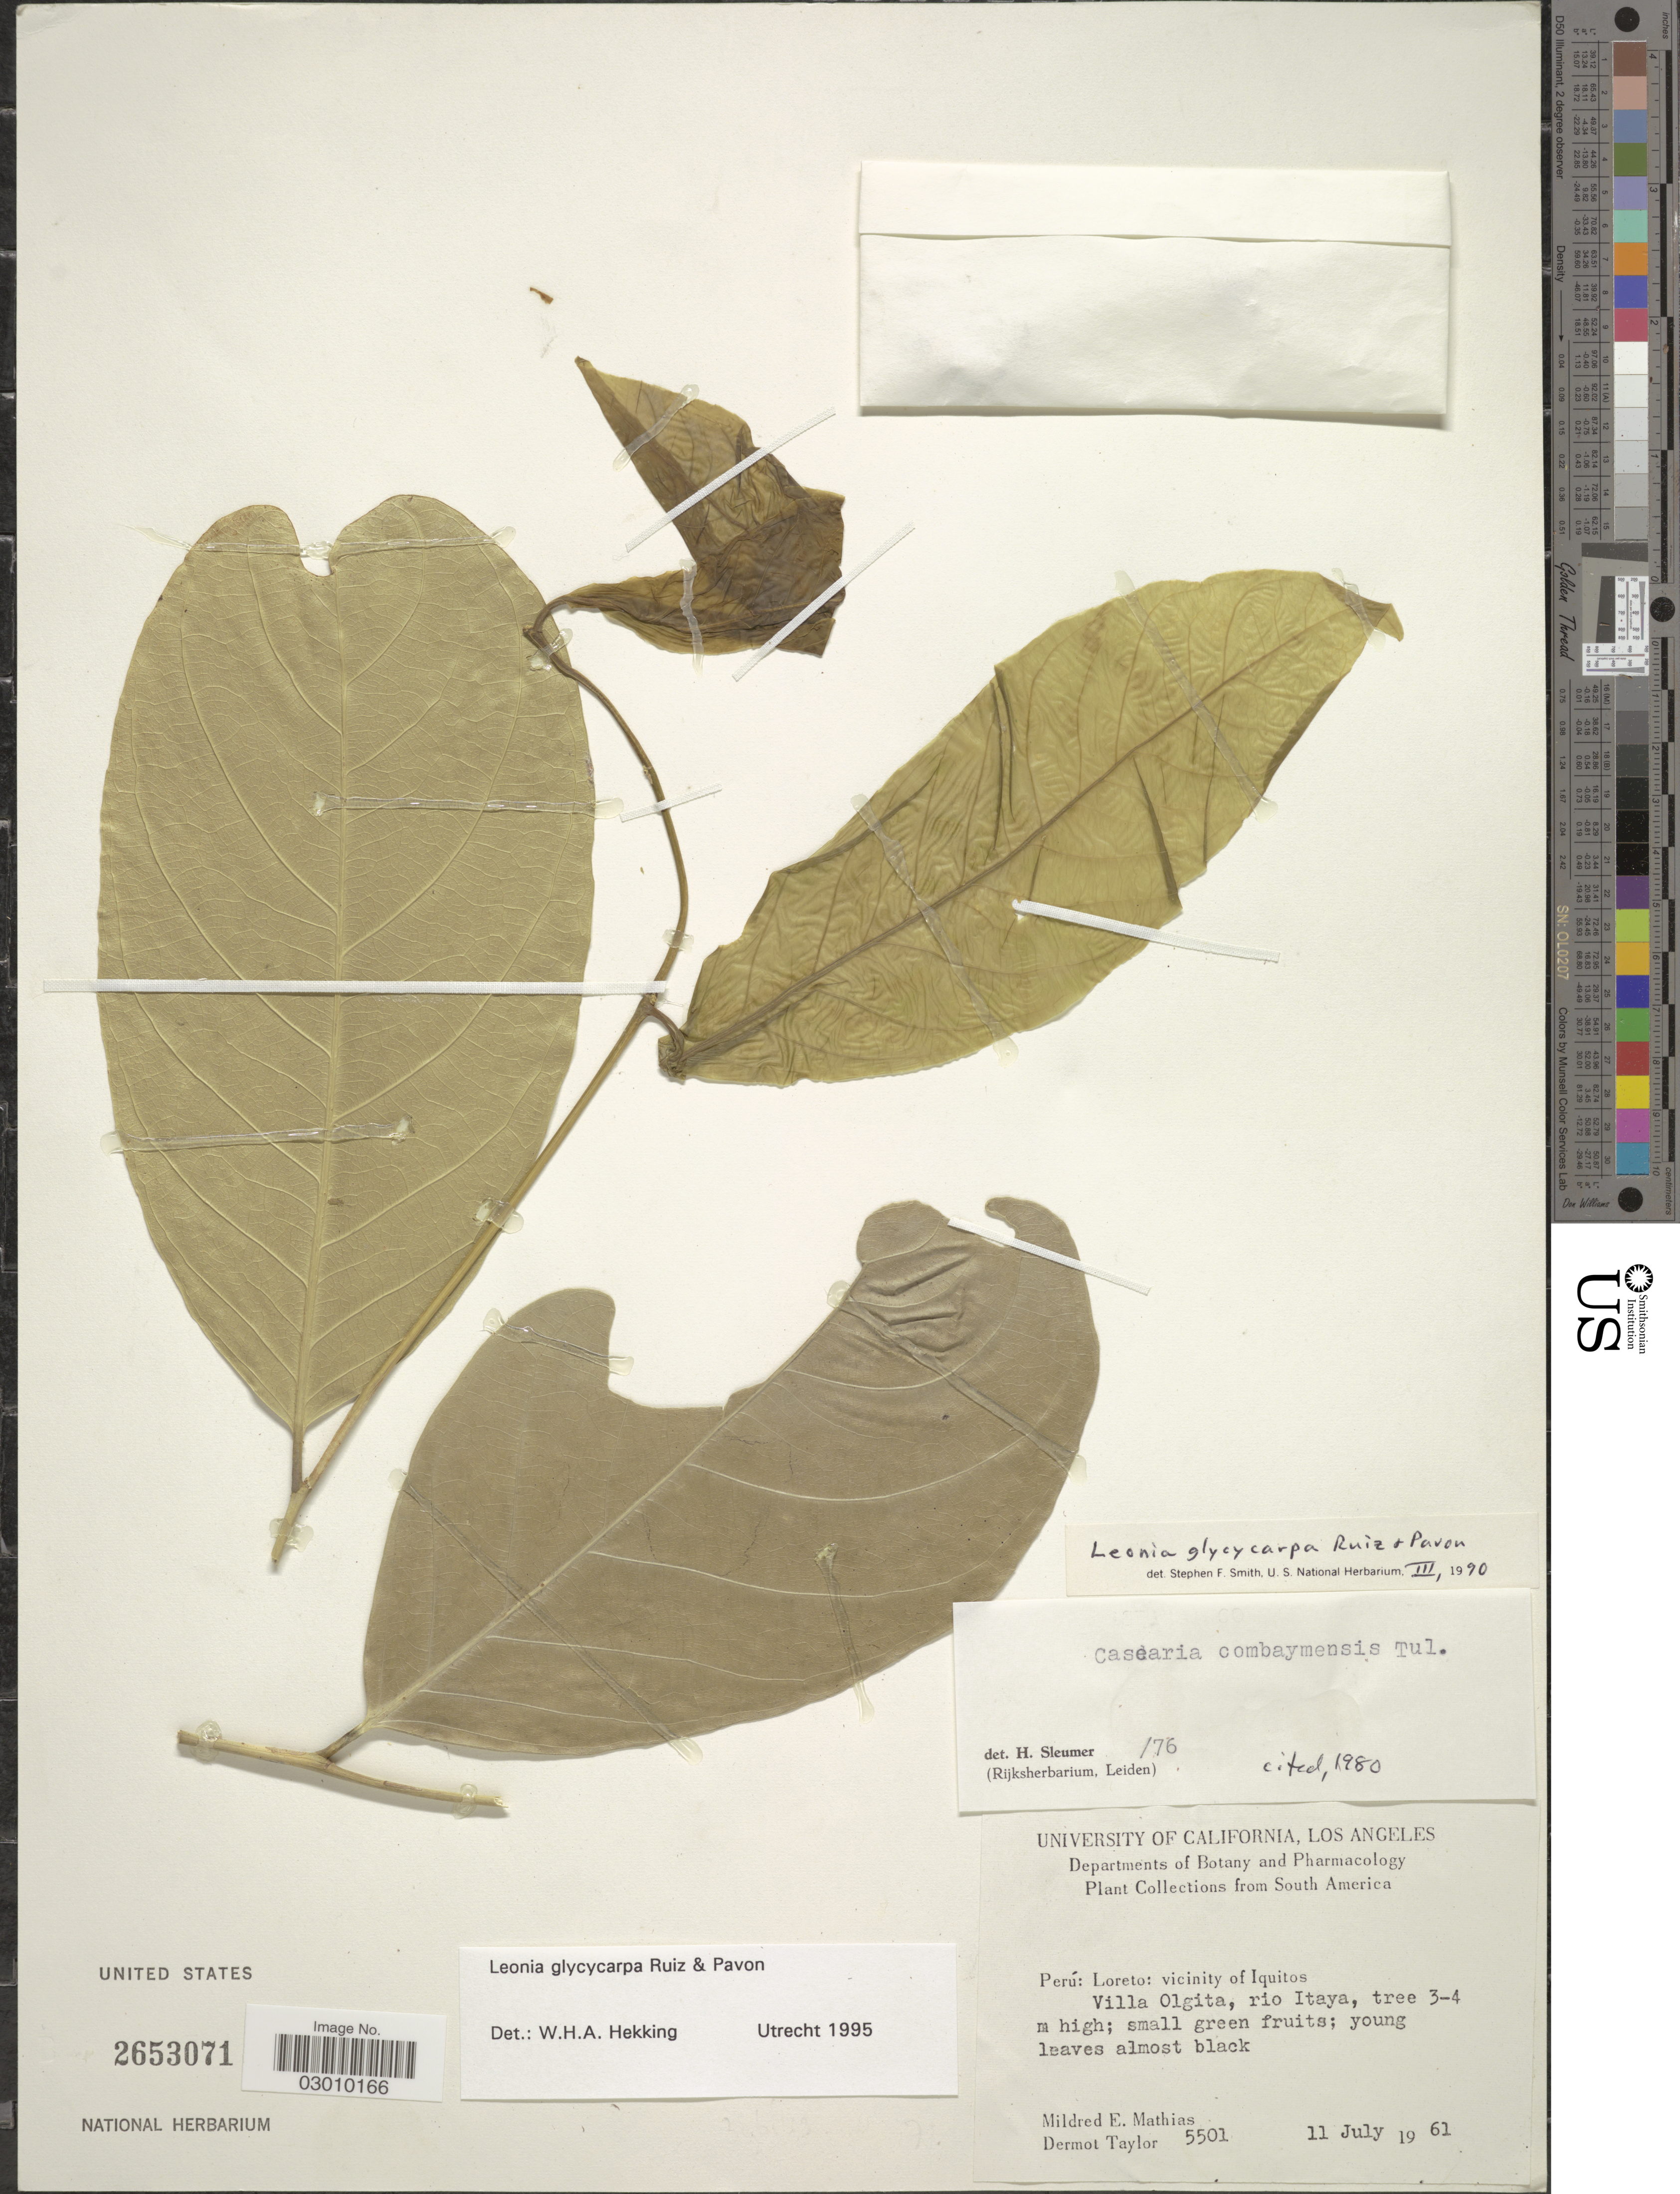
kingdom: Plantae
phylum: Tracheophyta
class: Magnoliopsida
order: Malpighiales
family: Violaceae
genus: Leonia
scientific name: Leonia glycycarpa var. racemosa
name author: (Mart.) L.B. Sm. & A. Fernández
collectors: M. E. Mathias & D. Taylor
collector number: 5501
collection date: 1961-07-11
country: Peru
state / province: Loreto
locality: Vicinity of Iquitos. Villa Olgita, rio Itaya.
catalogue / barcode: US 2653071